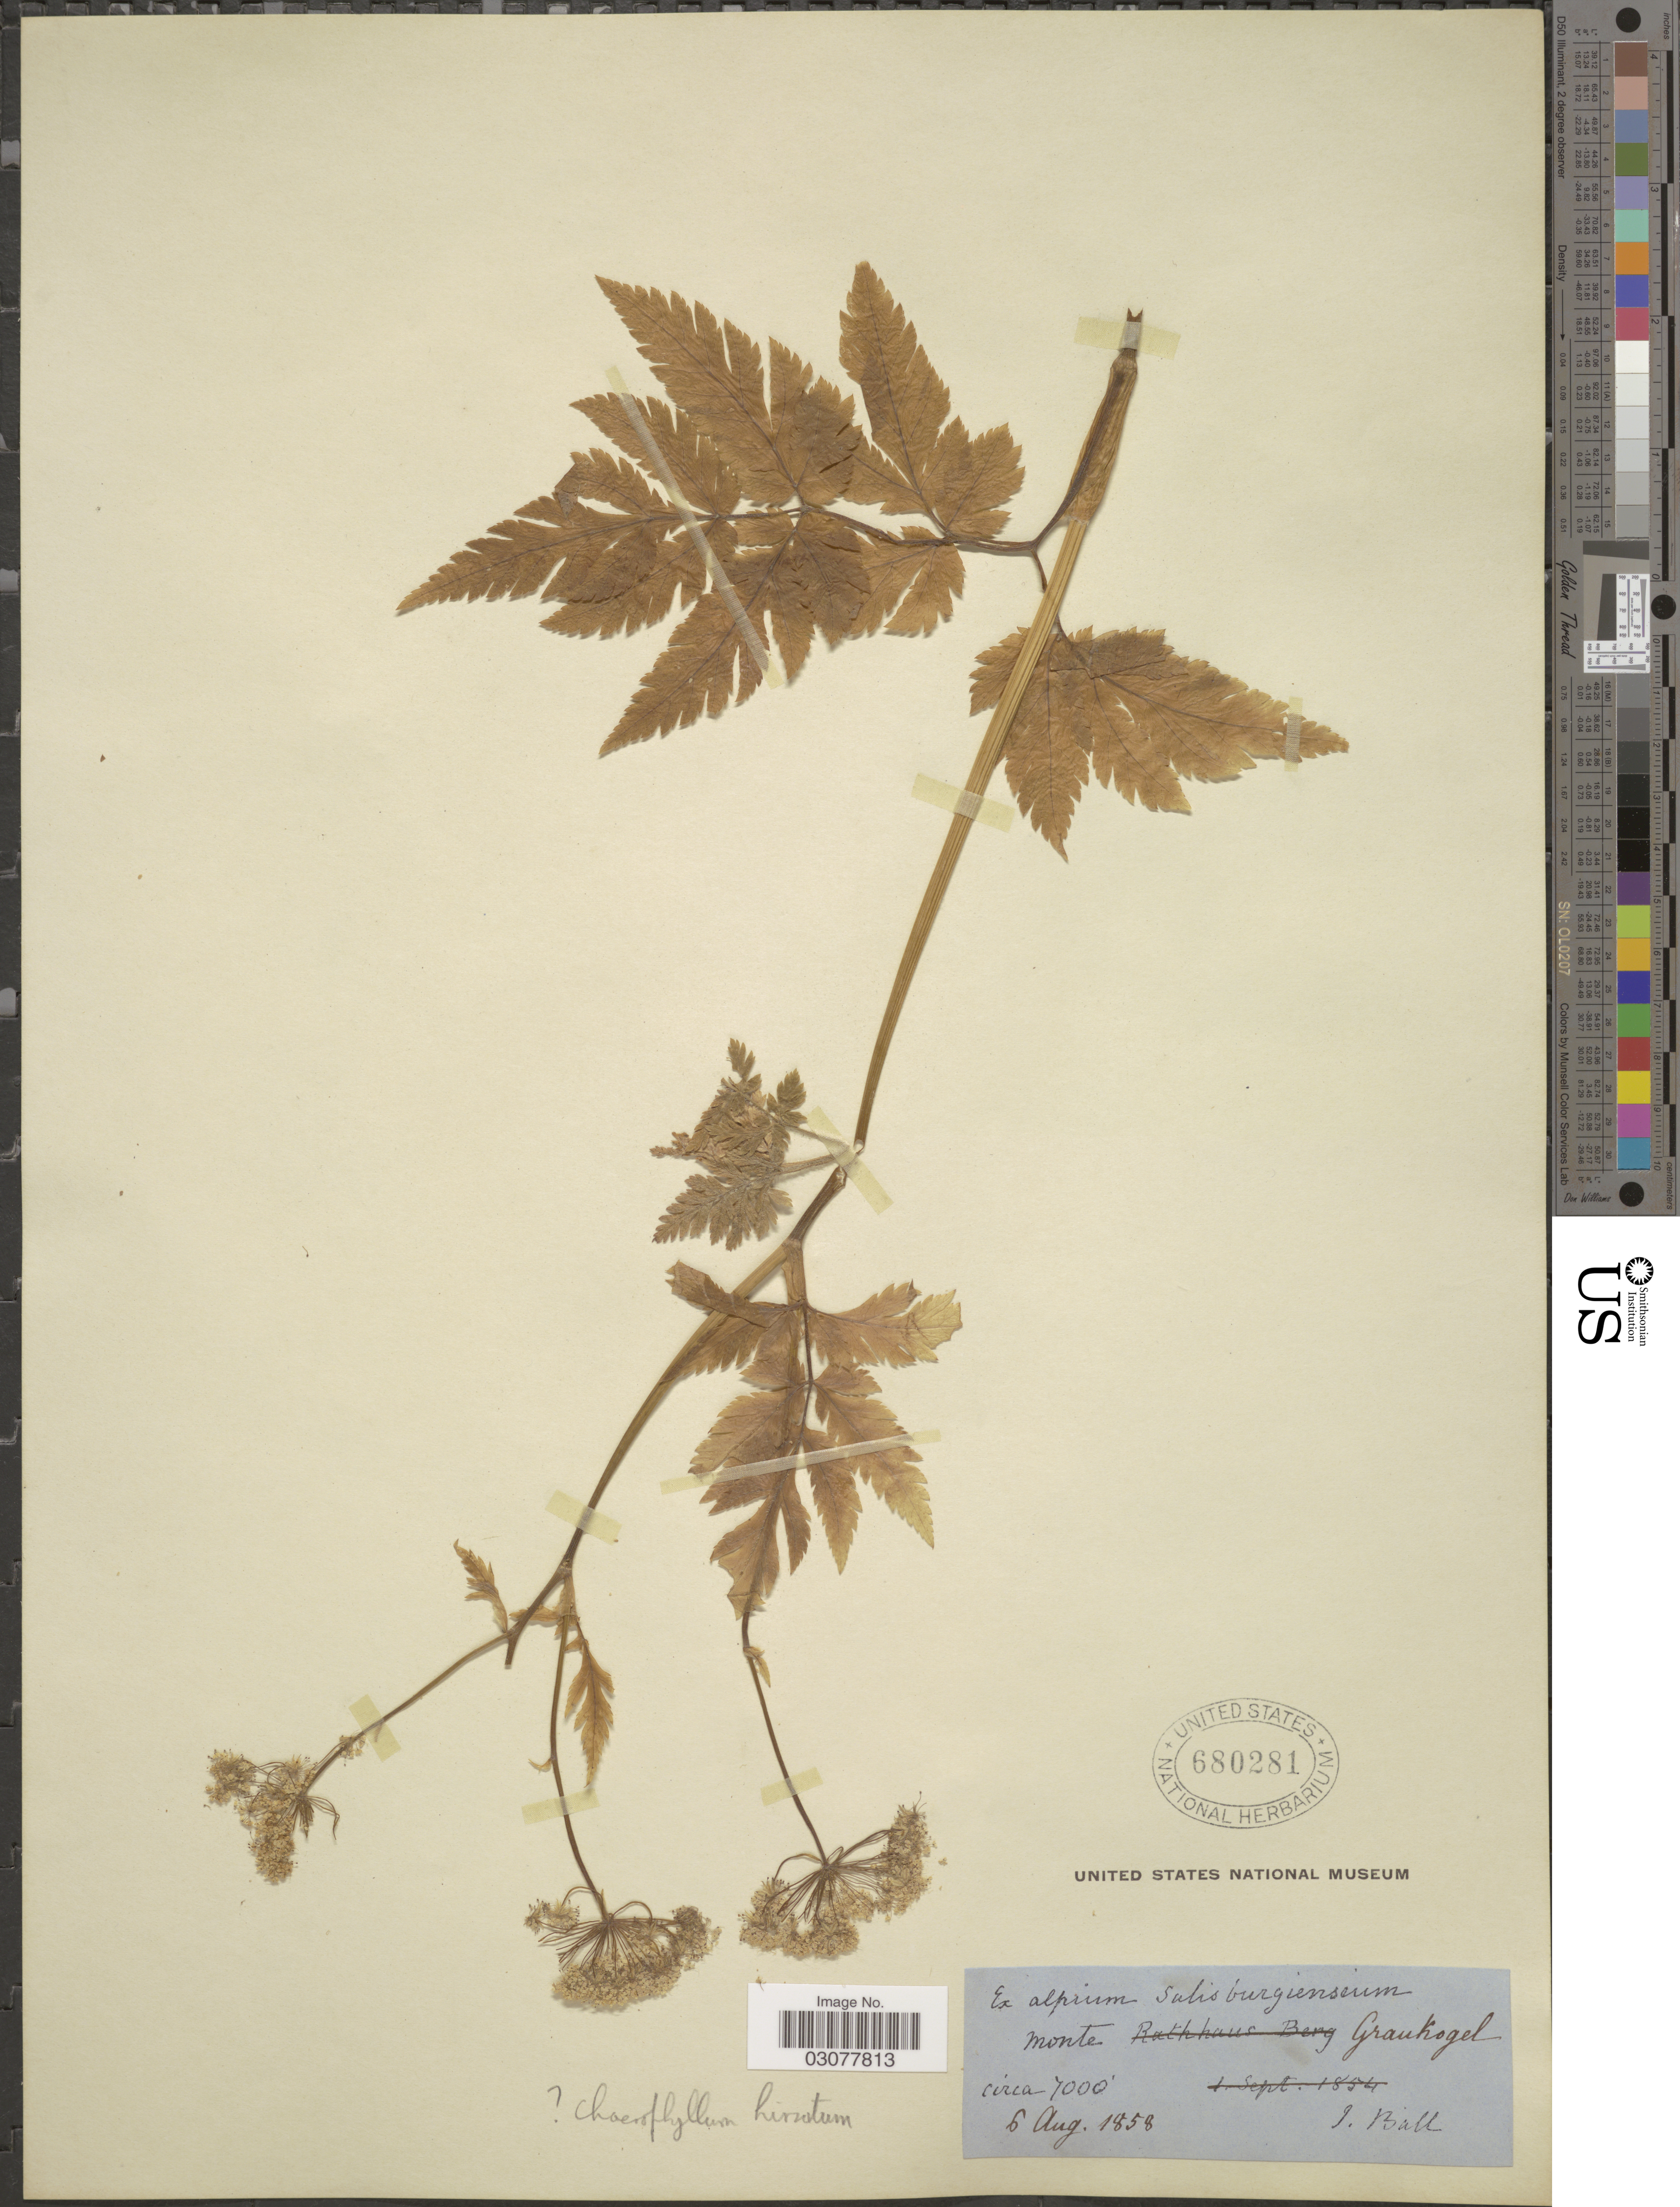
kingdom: Plantae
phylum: Tracheophyta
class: Magnoliopsida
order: Apiales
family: Apiaceae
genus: Chaerophyllum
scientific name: Chaerophyllum hirsutum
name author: L.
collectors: J. Ball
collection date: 1858-08-06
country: Austria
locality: Ex alpium Salisburgienseum monte Graukogel.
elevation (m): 2134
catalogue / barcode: US 680281